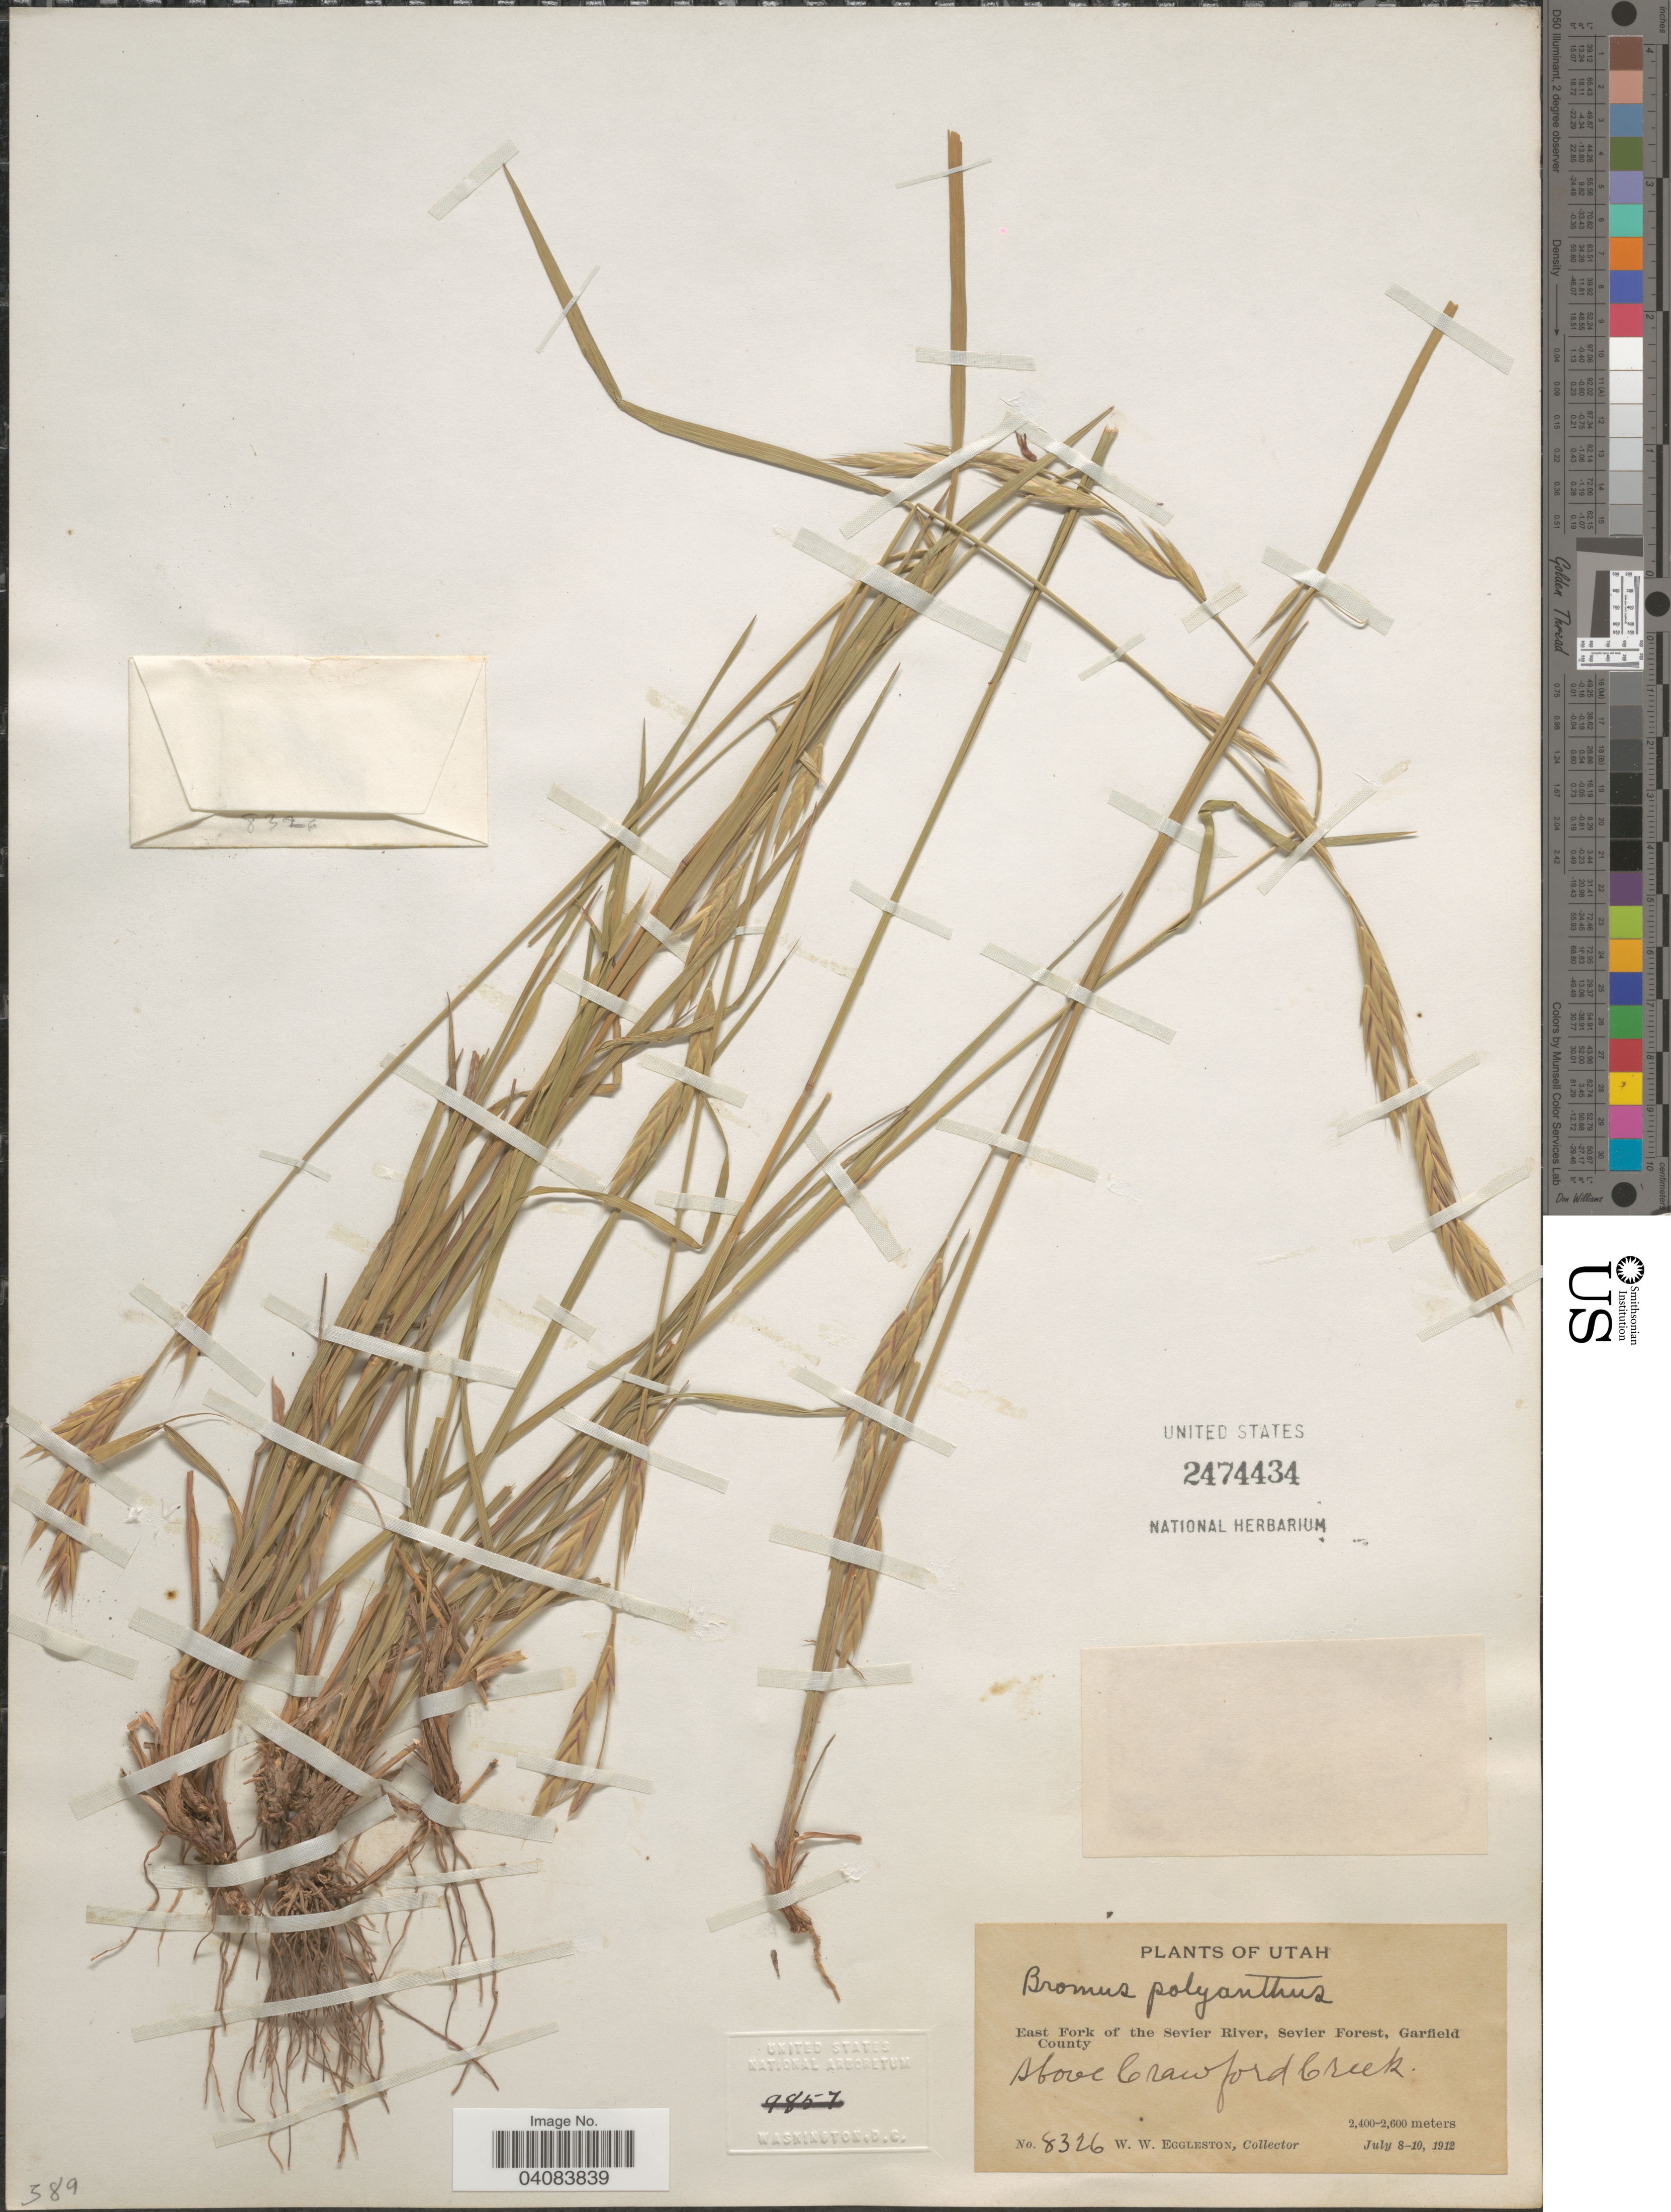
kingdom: Plantae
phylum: Tracheophyta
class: Liliopsida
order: Poales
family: Poaceae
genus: Bromus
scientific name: Bromus polyanthus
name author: Scribn. ex Shear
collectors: W. W. Eggleston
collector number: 8326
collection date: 1912-07-08/1912-07-10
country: United States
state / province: Utah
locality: East Fork of the Sevier River, Sevier Forest, Garfield County. Above Crawford Creek.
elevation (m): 2400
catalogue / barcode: US 2474434